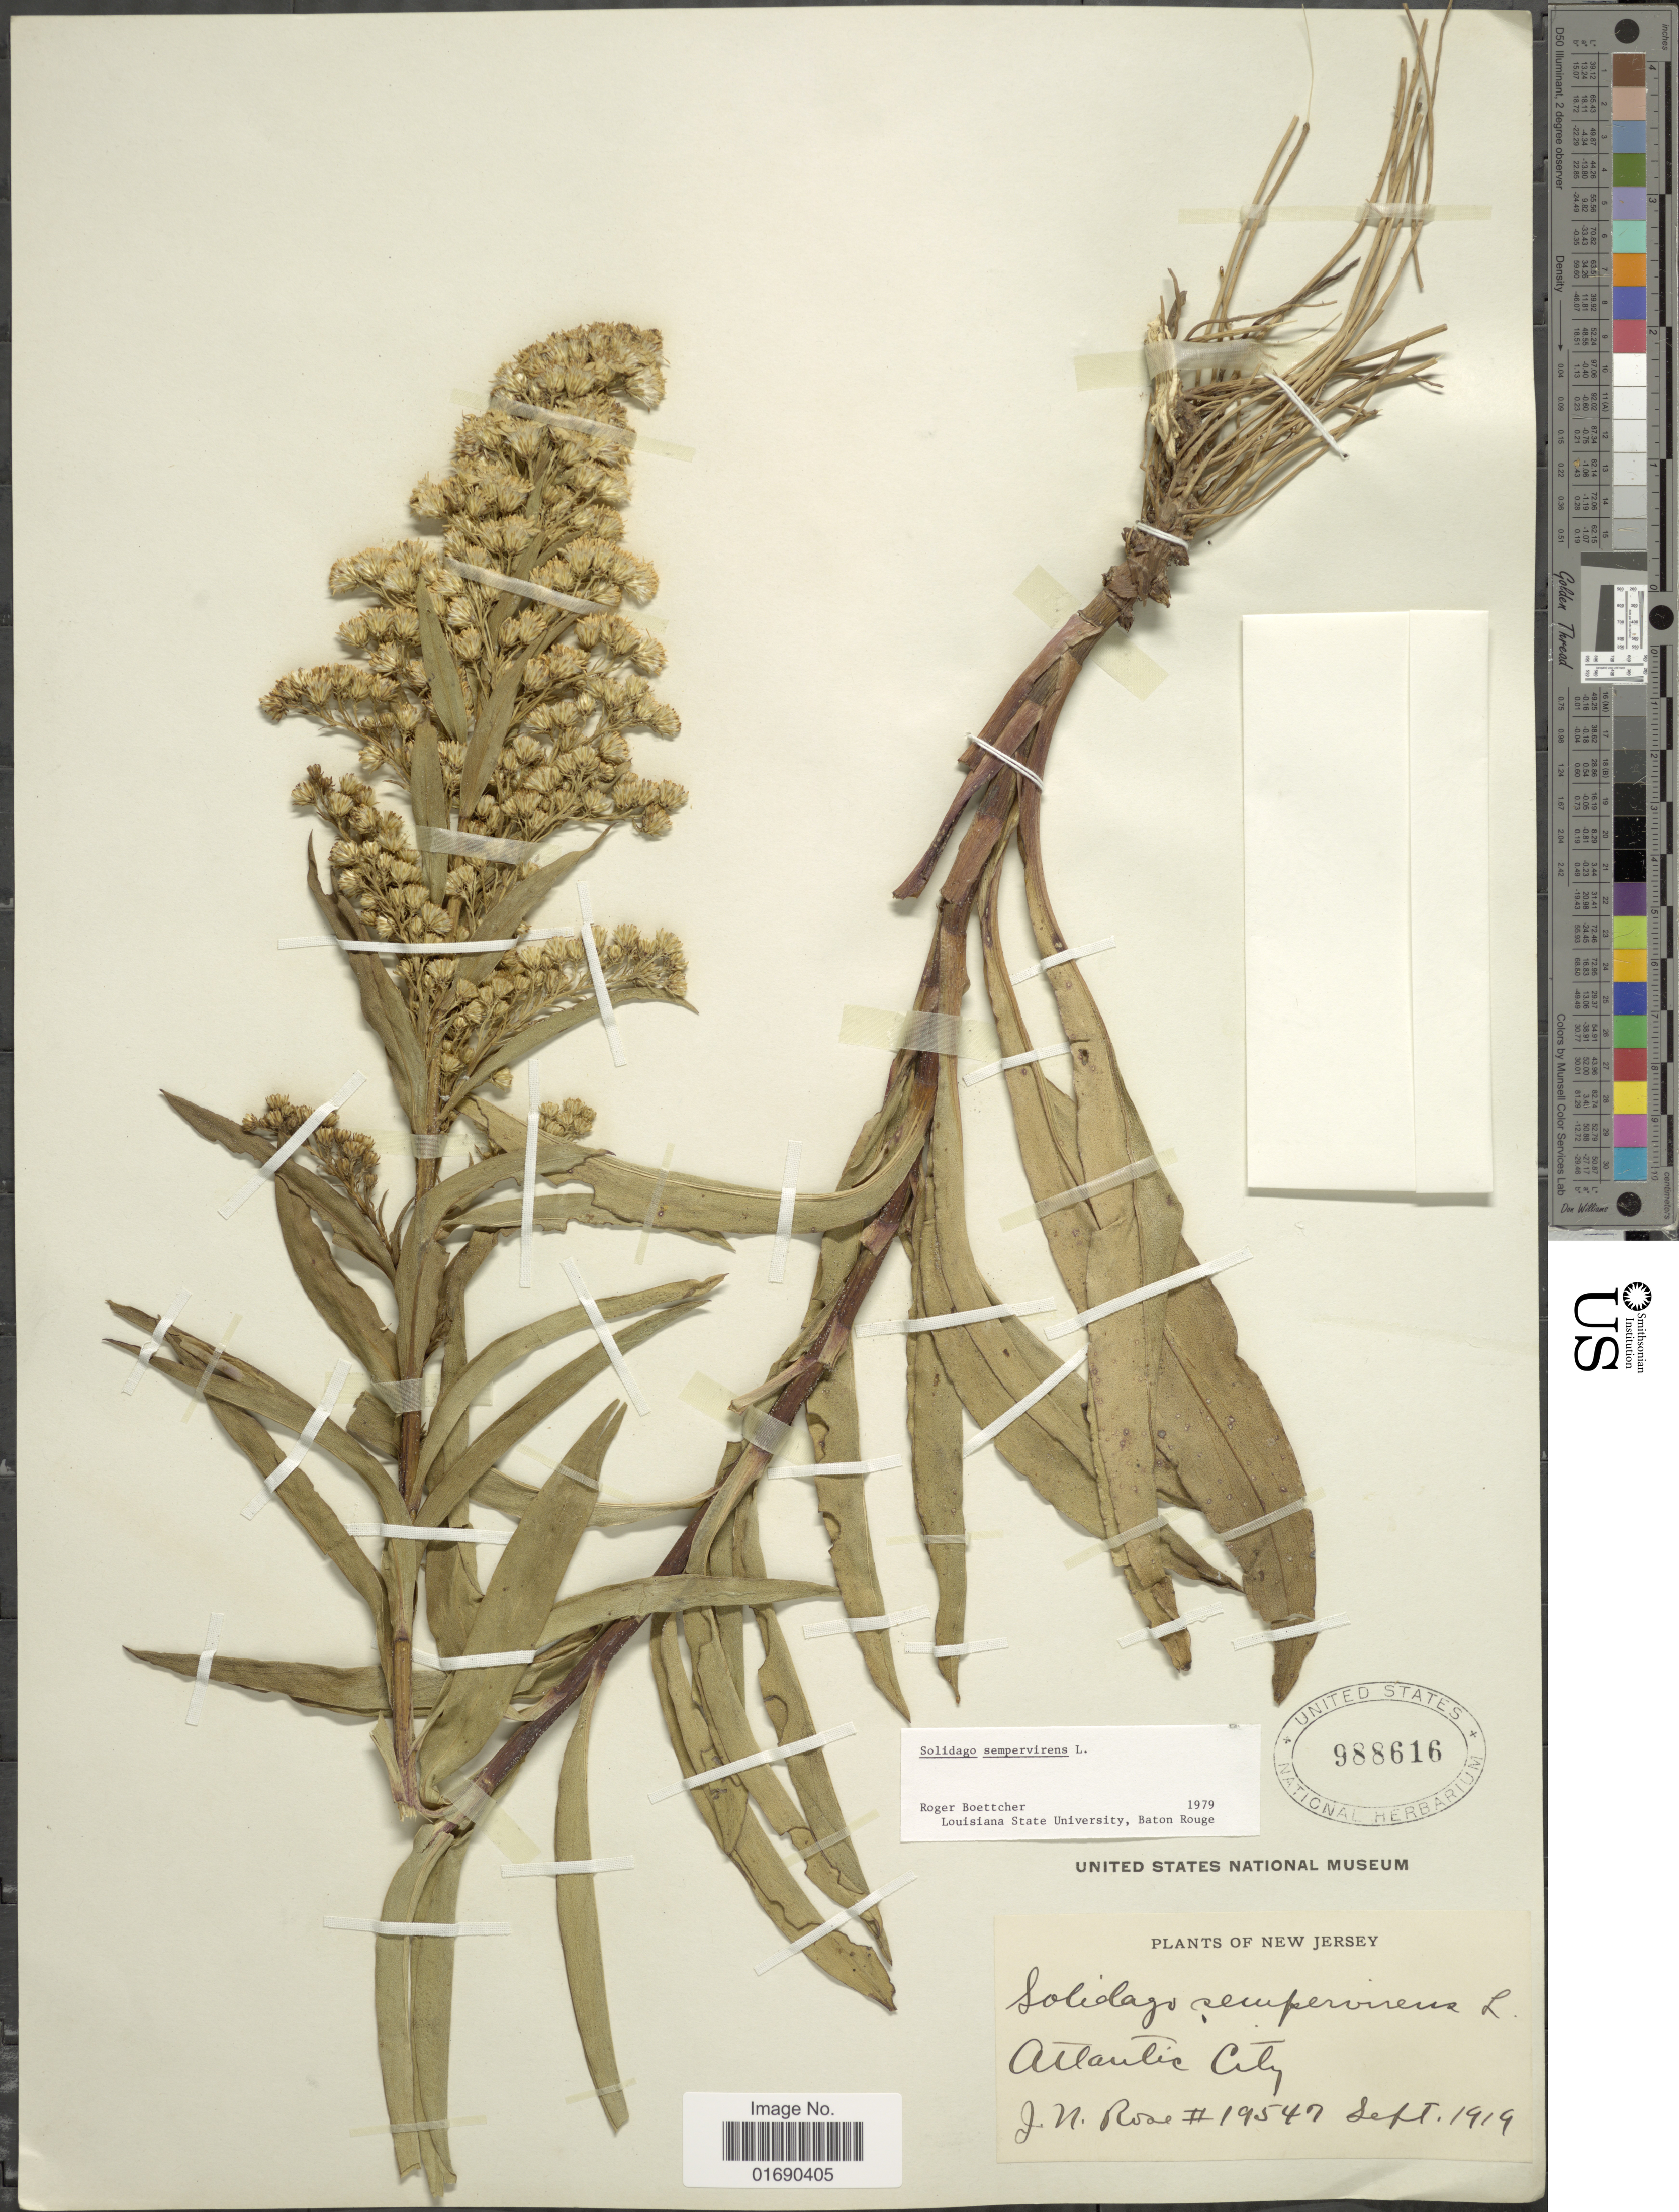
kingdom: Plantae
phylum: Tracheophyta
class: Magnoliopsida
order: Asterales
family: Asteraceae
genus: Solidago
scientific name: Solidago sempervirens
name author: L.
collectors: J. N. Rose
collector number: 19547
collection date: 1919-09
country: United States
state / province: New Jersey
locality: Atlantic City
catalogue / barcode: US 988616